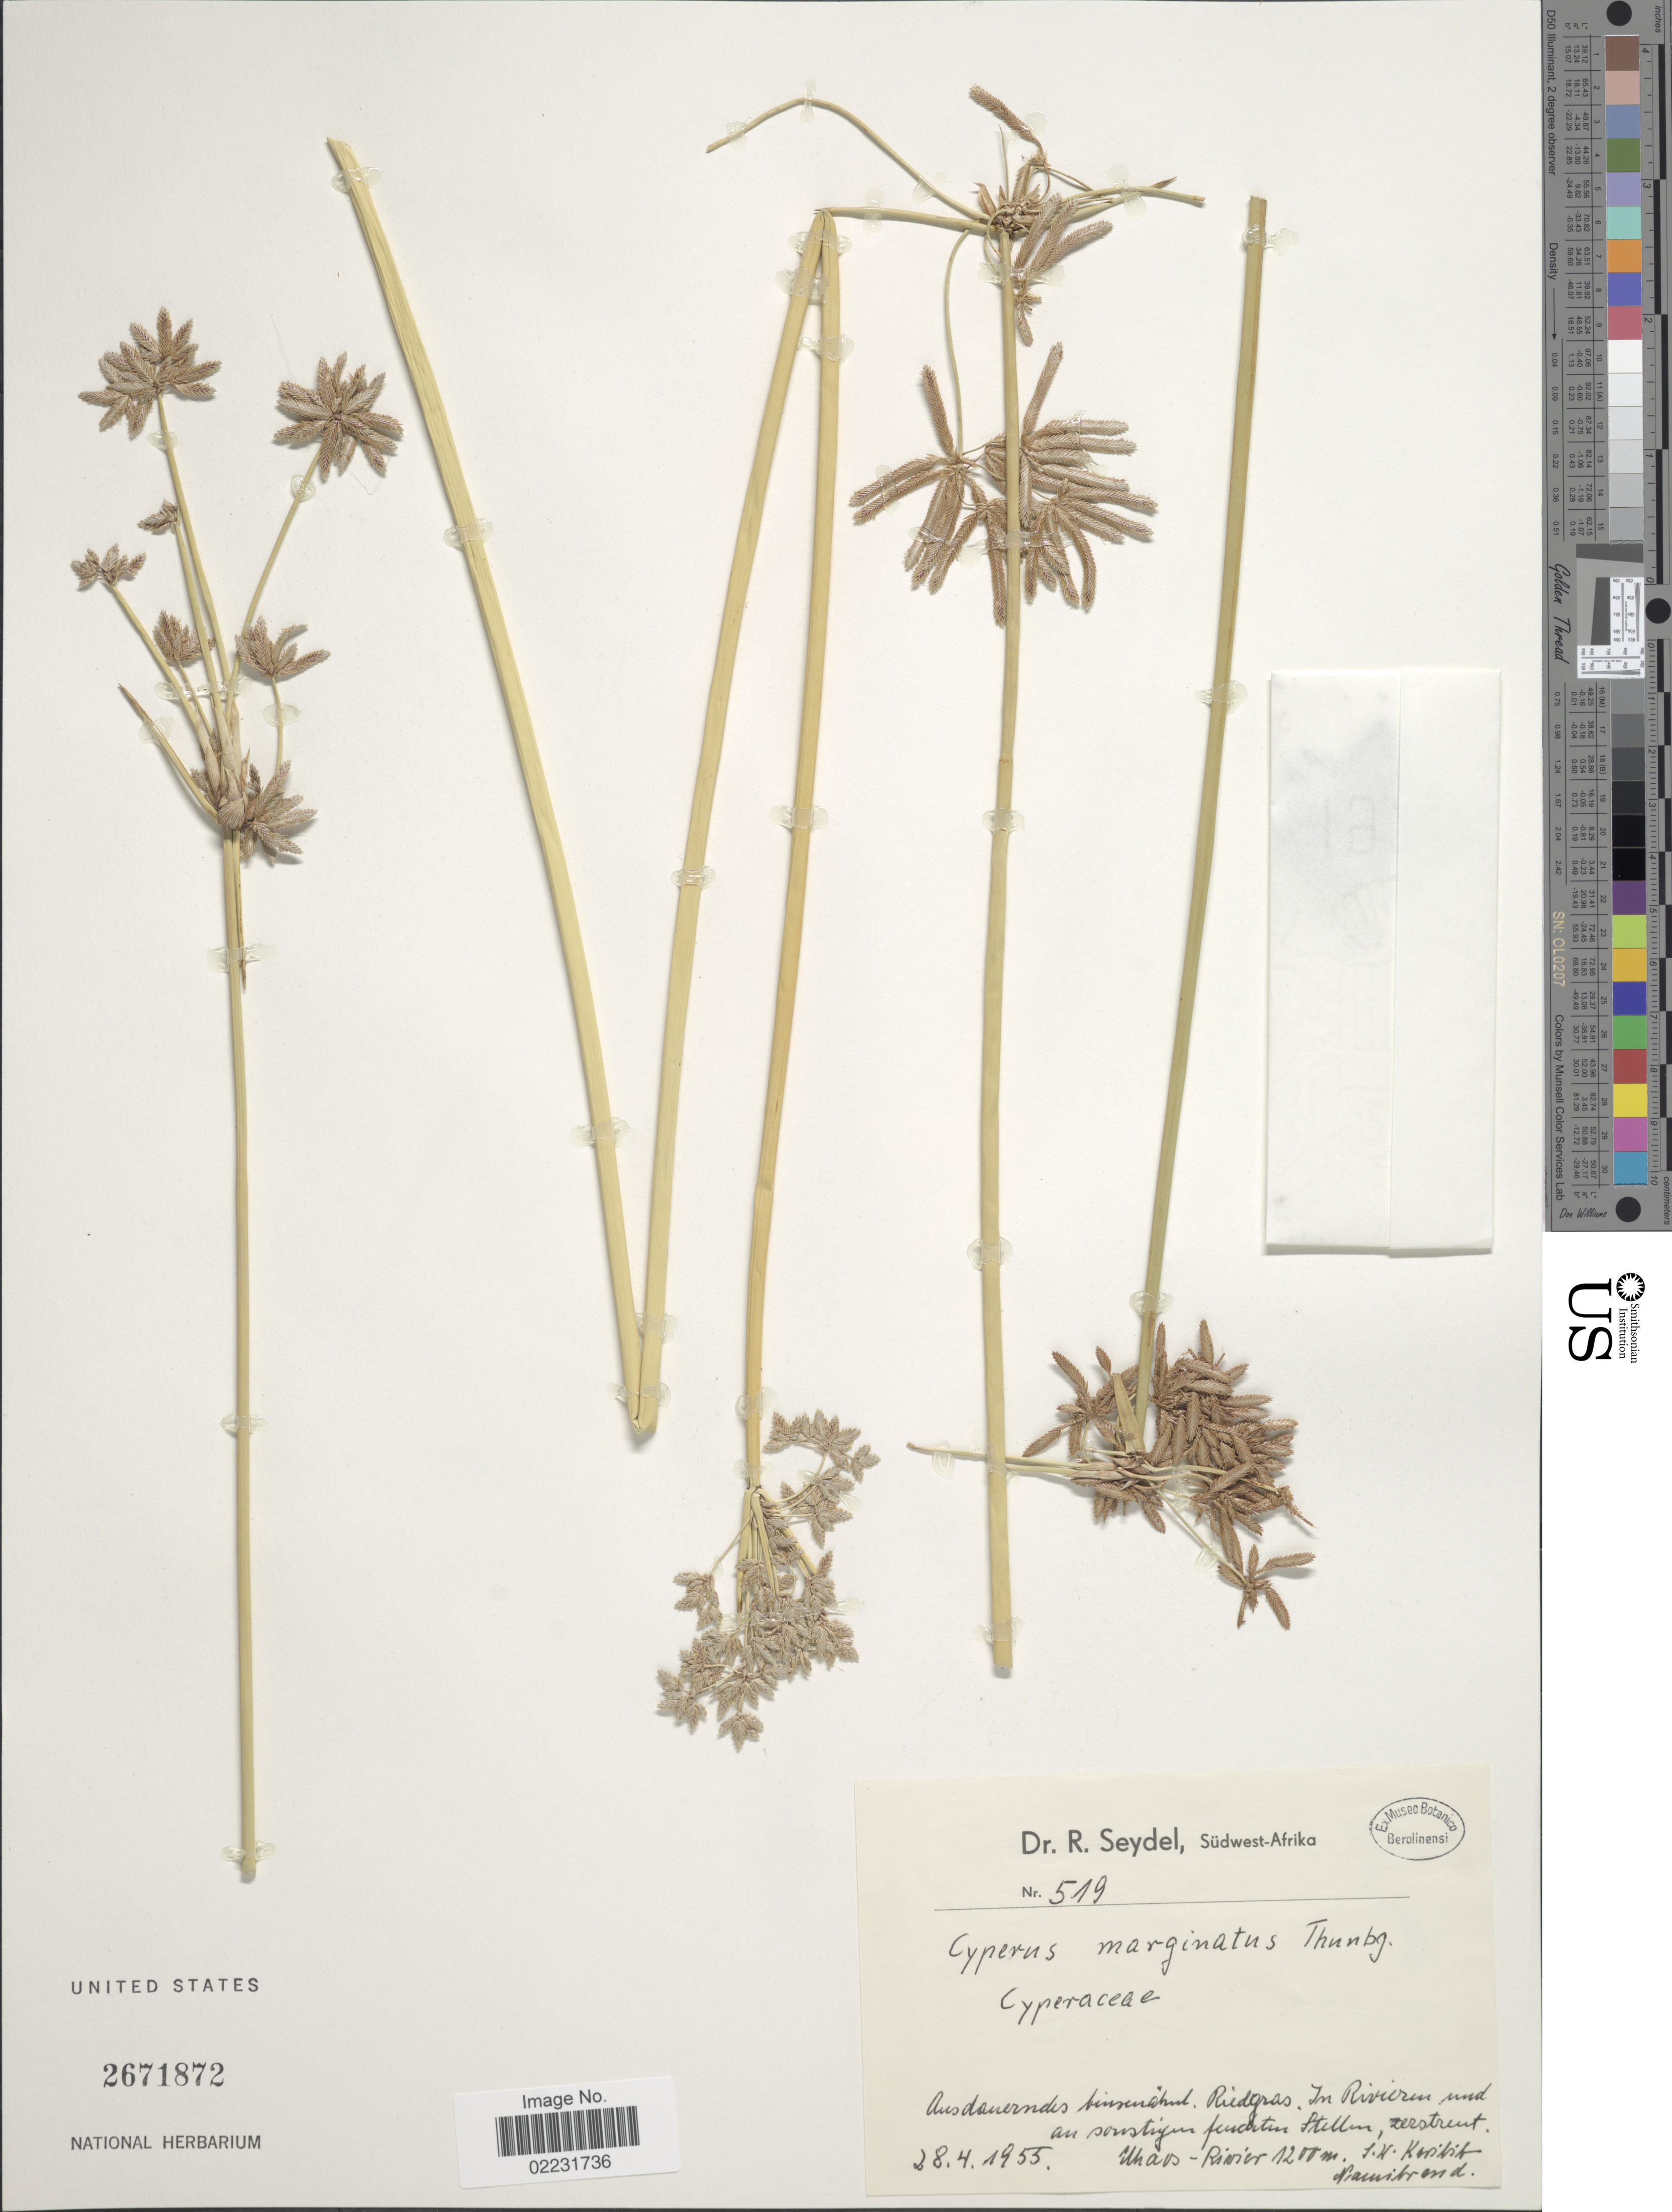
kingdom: Plantae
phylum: Tracheophyta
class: Liliopsida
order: Poales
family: Cyperaceae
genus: Cyperus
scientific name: Cyperus marginatus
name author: Thunb.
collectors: R. Seydel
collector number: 519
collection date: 1955-04-28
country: Namibia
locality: Sudwest-Afrika, Ilhaos River, S.W. Karibib, Namibrand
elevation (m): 1200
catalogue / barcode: US 2671872